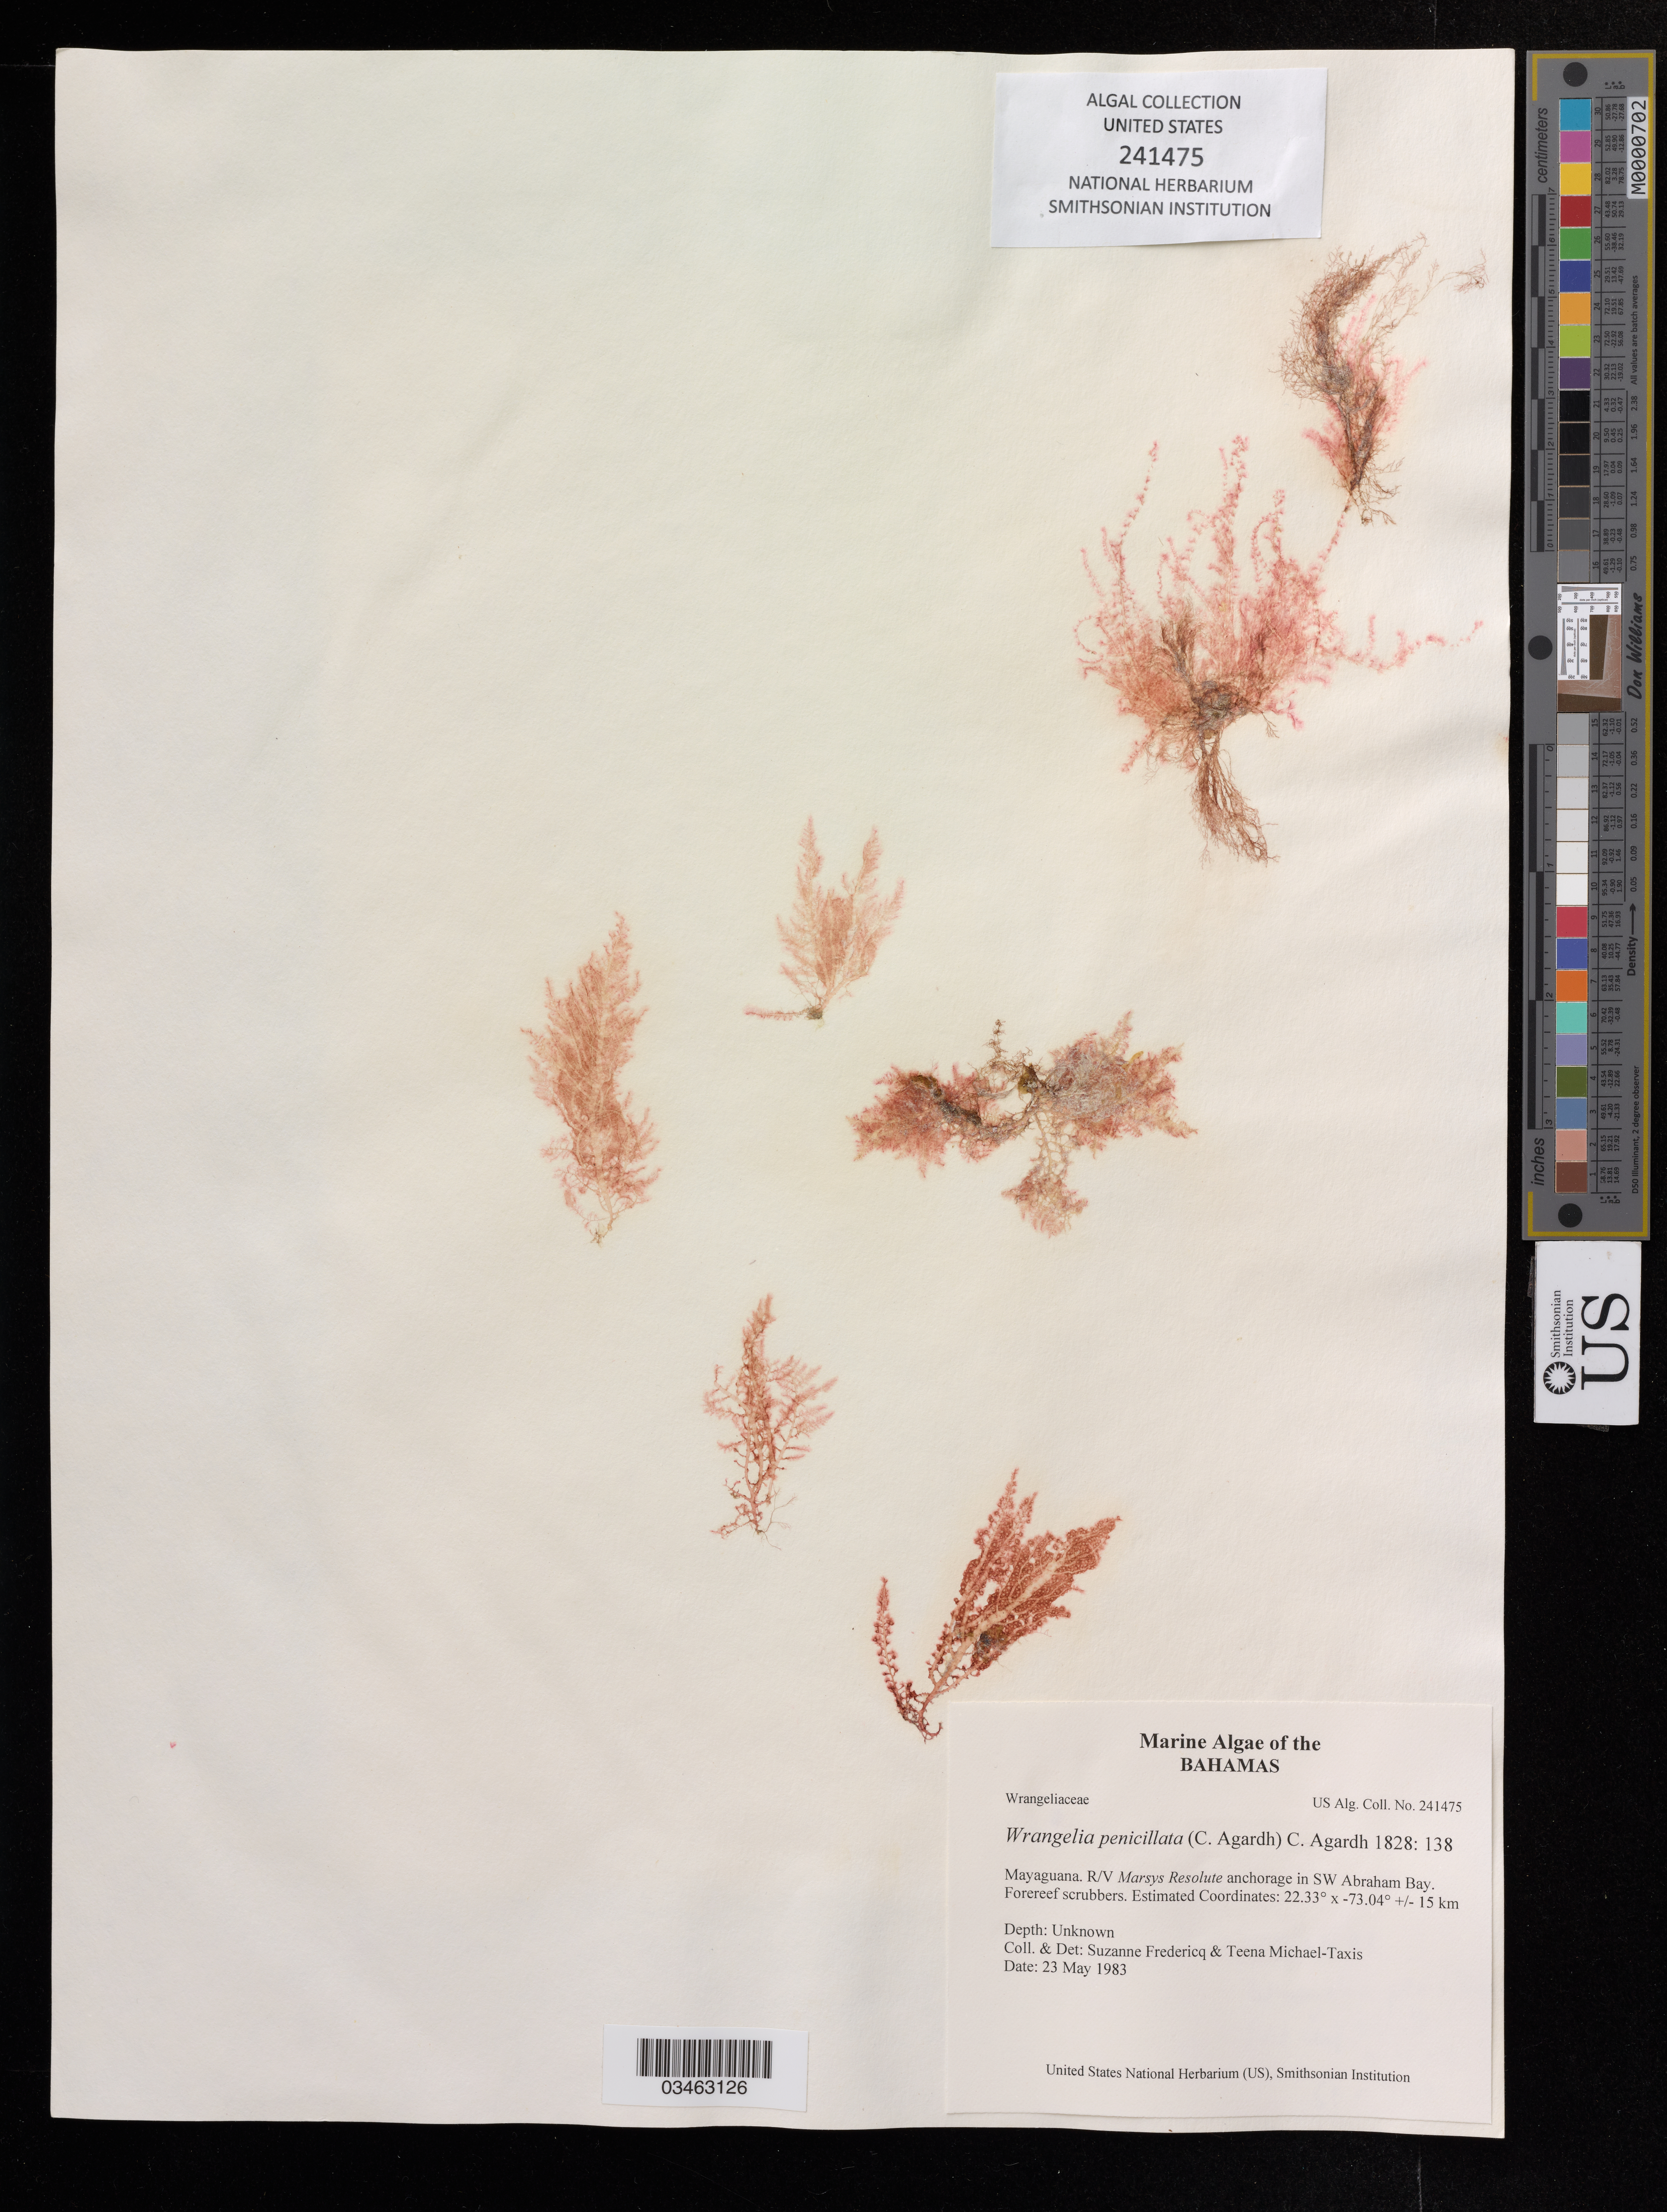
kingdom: Plantae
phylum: Rhodophyta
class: Florideophyceae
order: Ceramiales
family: Wrangeliaceae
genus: Wrangelia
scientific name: Wrangelia penicillata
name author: (C. Agardh) C. Agardh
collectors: S. Fredericq & T. Michael-Taxis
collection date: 1983-05-23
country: Bahamas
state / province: Mayaguana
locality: R/V Marsys Resolute anchorage in SW Abraham Bay.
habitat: Forereef scrubbers.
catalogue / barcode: US 241475